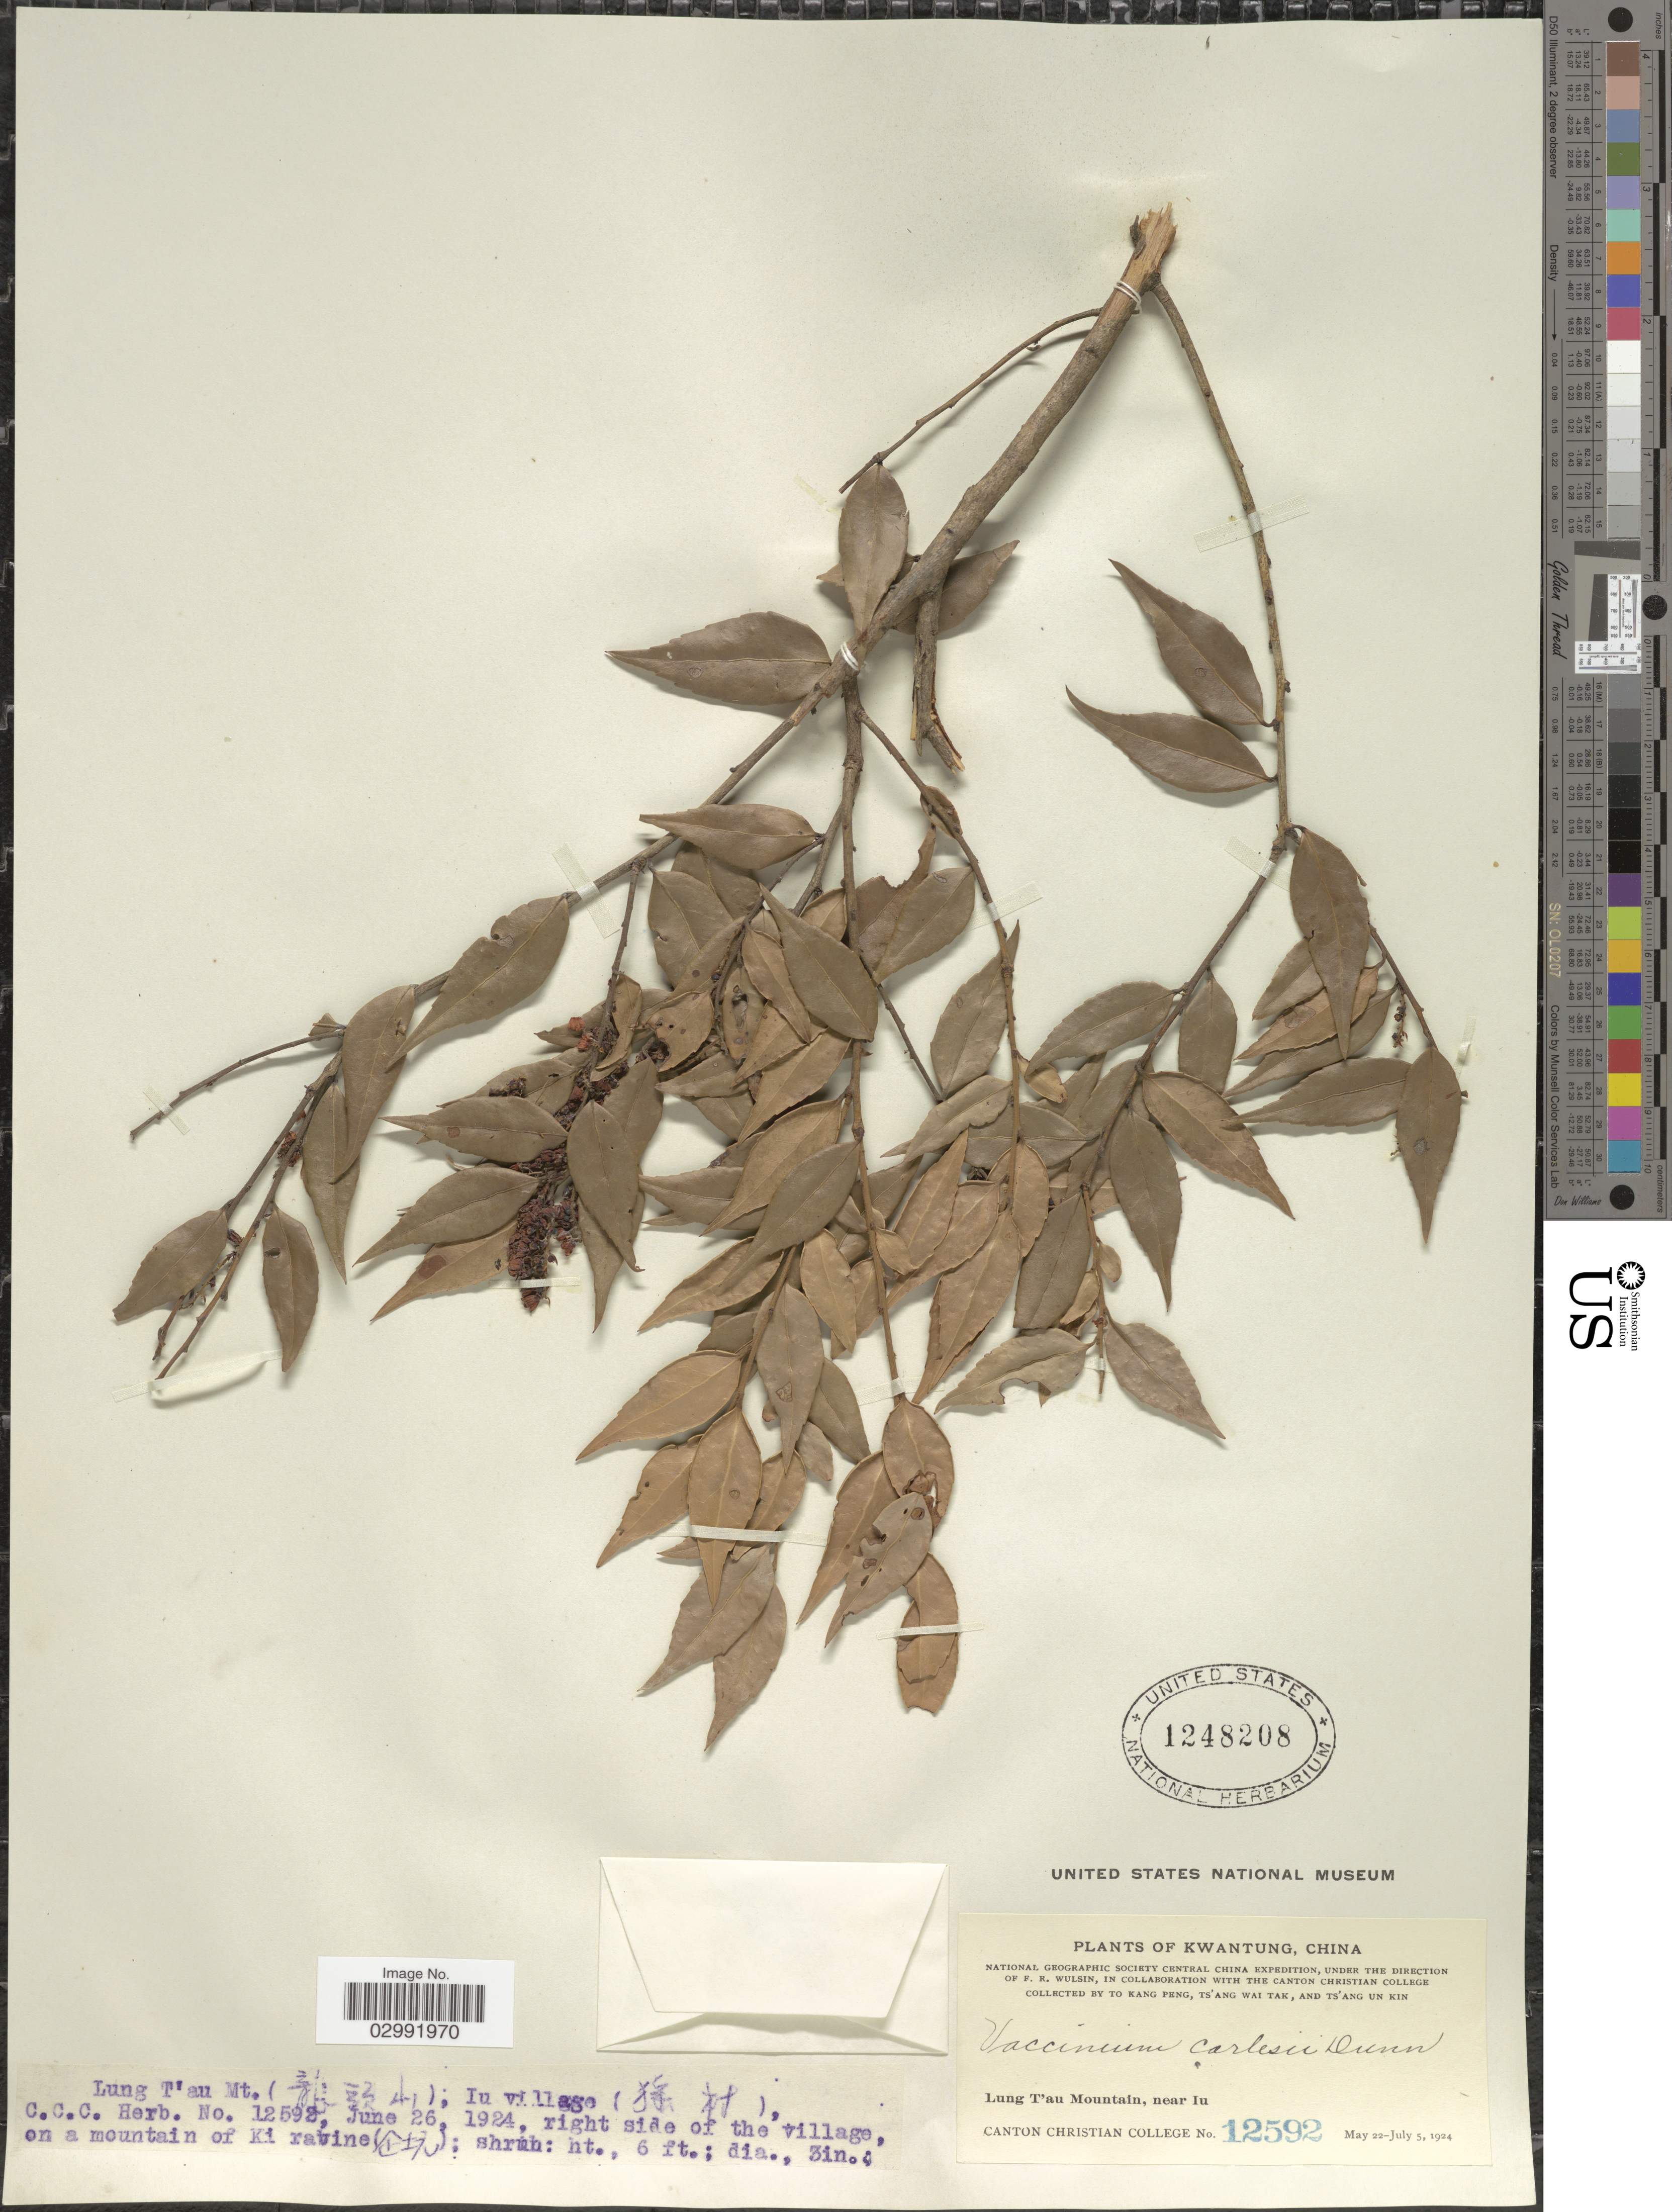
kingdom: Plantae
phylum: Tracheophyta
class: Magnoliopsida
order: Ericales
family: Ericaceae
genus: Vaccinium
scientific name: Vaccinium carlesii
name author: Dunn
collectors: Canton Christian College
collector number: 12592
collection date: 1924-06-26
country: China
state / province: Guangdong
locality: Kwangtung. Lung T'au Mountain, near Iu. Iu village, right side of the village, on a mountain of Ki ravine.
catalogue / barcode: US 1248208